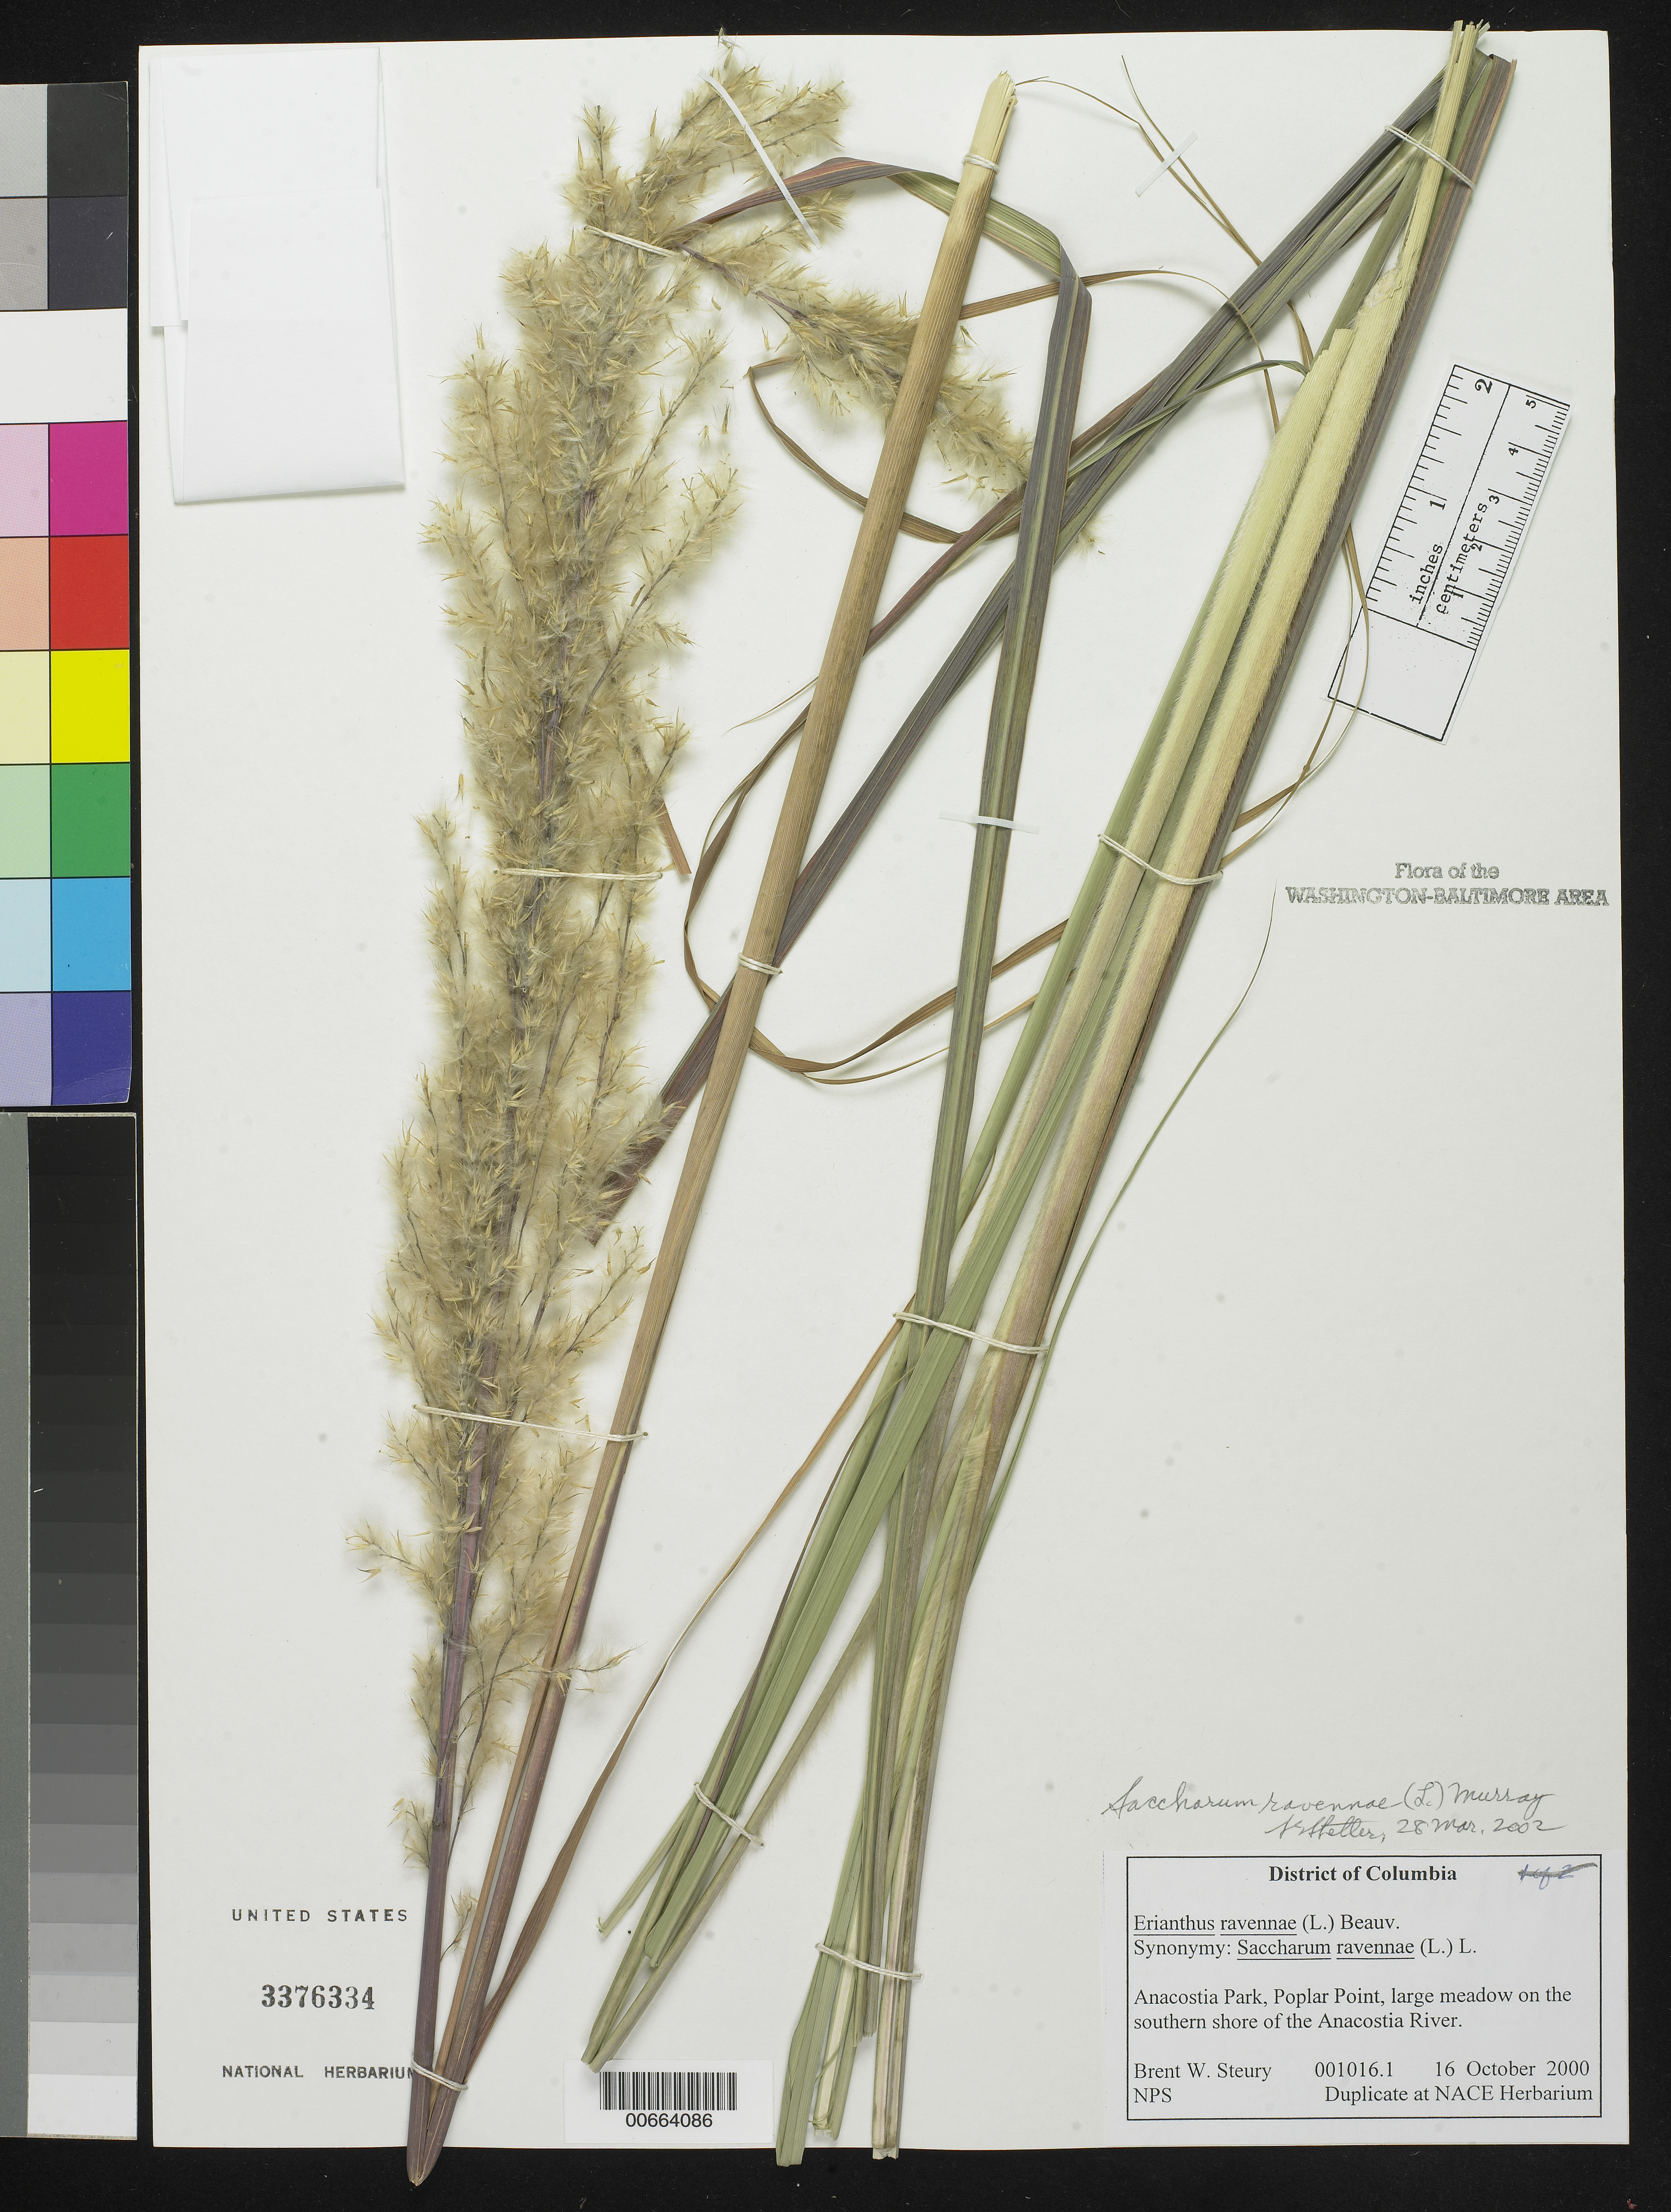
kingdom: Plantae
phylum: Tracheophyta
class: Liliopsida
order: Poales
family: Poaceae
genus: Ripidium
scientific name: Ripidium ravennae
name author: (L.) Trin.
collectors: B. Steury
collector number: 1016.1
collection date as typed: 16 Oct 2000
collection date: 2000-10-16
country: United States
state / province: District of Columbia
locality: Anacostia Park, Poplar Point, southern shore of the Anacostia River.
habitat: Large meadow.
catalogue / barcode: US 3376334